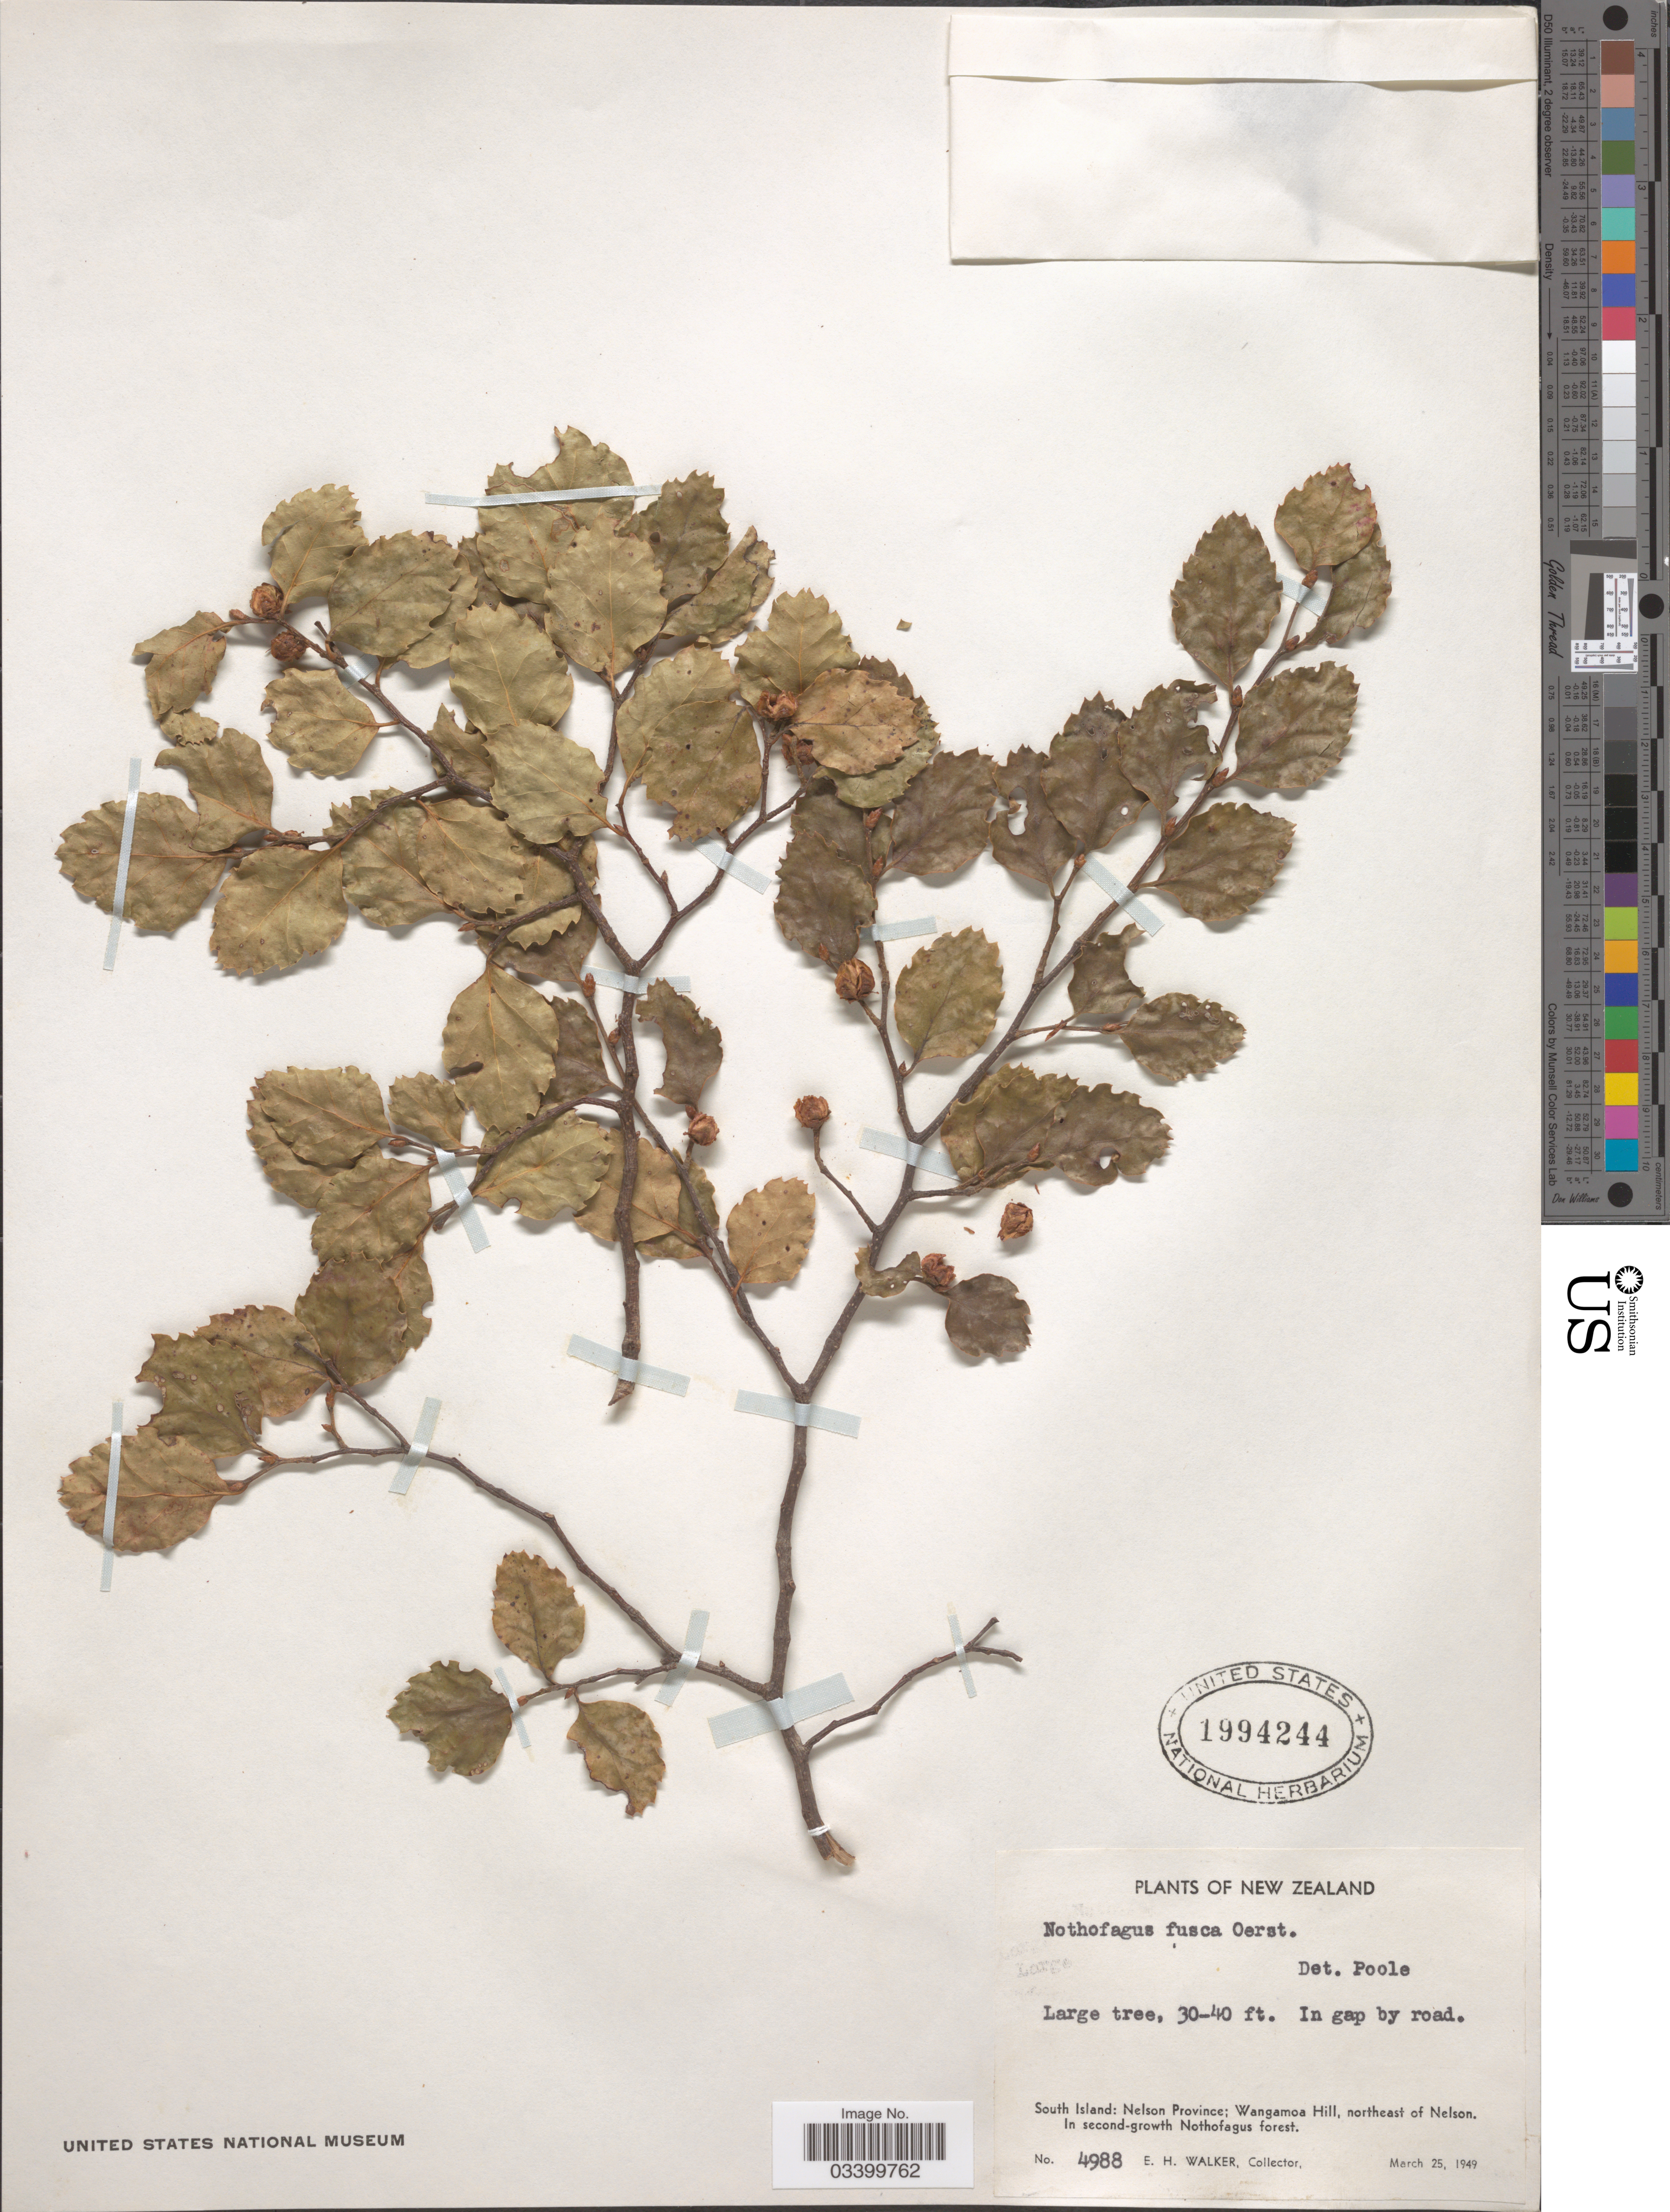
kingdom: Plantae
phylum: Tracheophyta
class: Magnoliopsida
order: Fagales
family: Nothofagaceae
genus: Nothofagus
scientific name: Nothofagus fusca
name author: (Hook. f.) Oerst.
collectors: E. H. Walker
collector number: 4988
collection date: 1949-03-25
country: New Zealand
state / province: Nelson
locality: South Island: Wangamoa Hill, northeast of Nelson. In second-growth Nothofagus forest.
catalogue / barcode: US 1994244